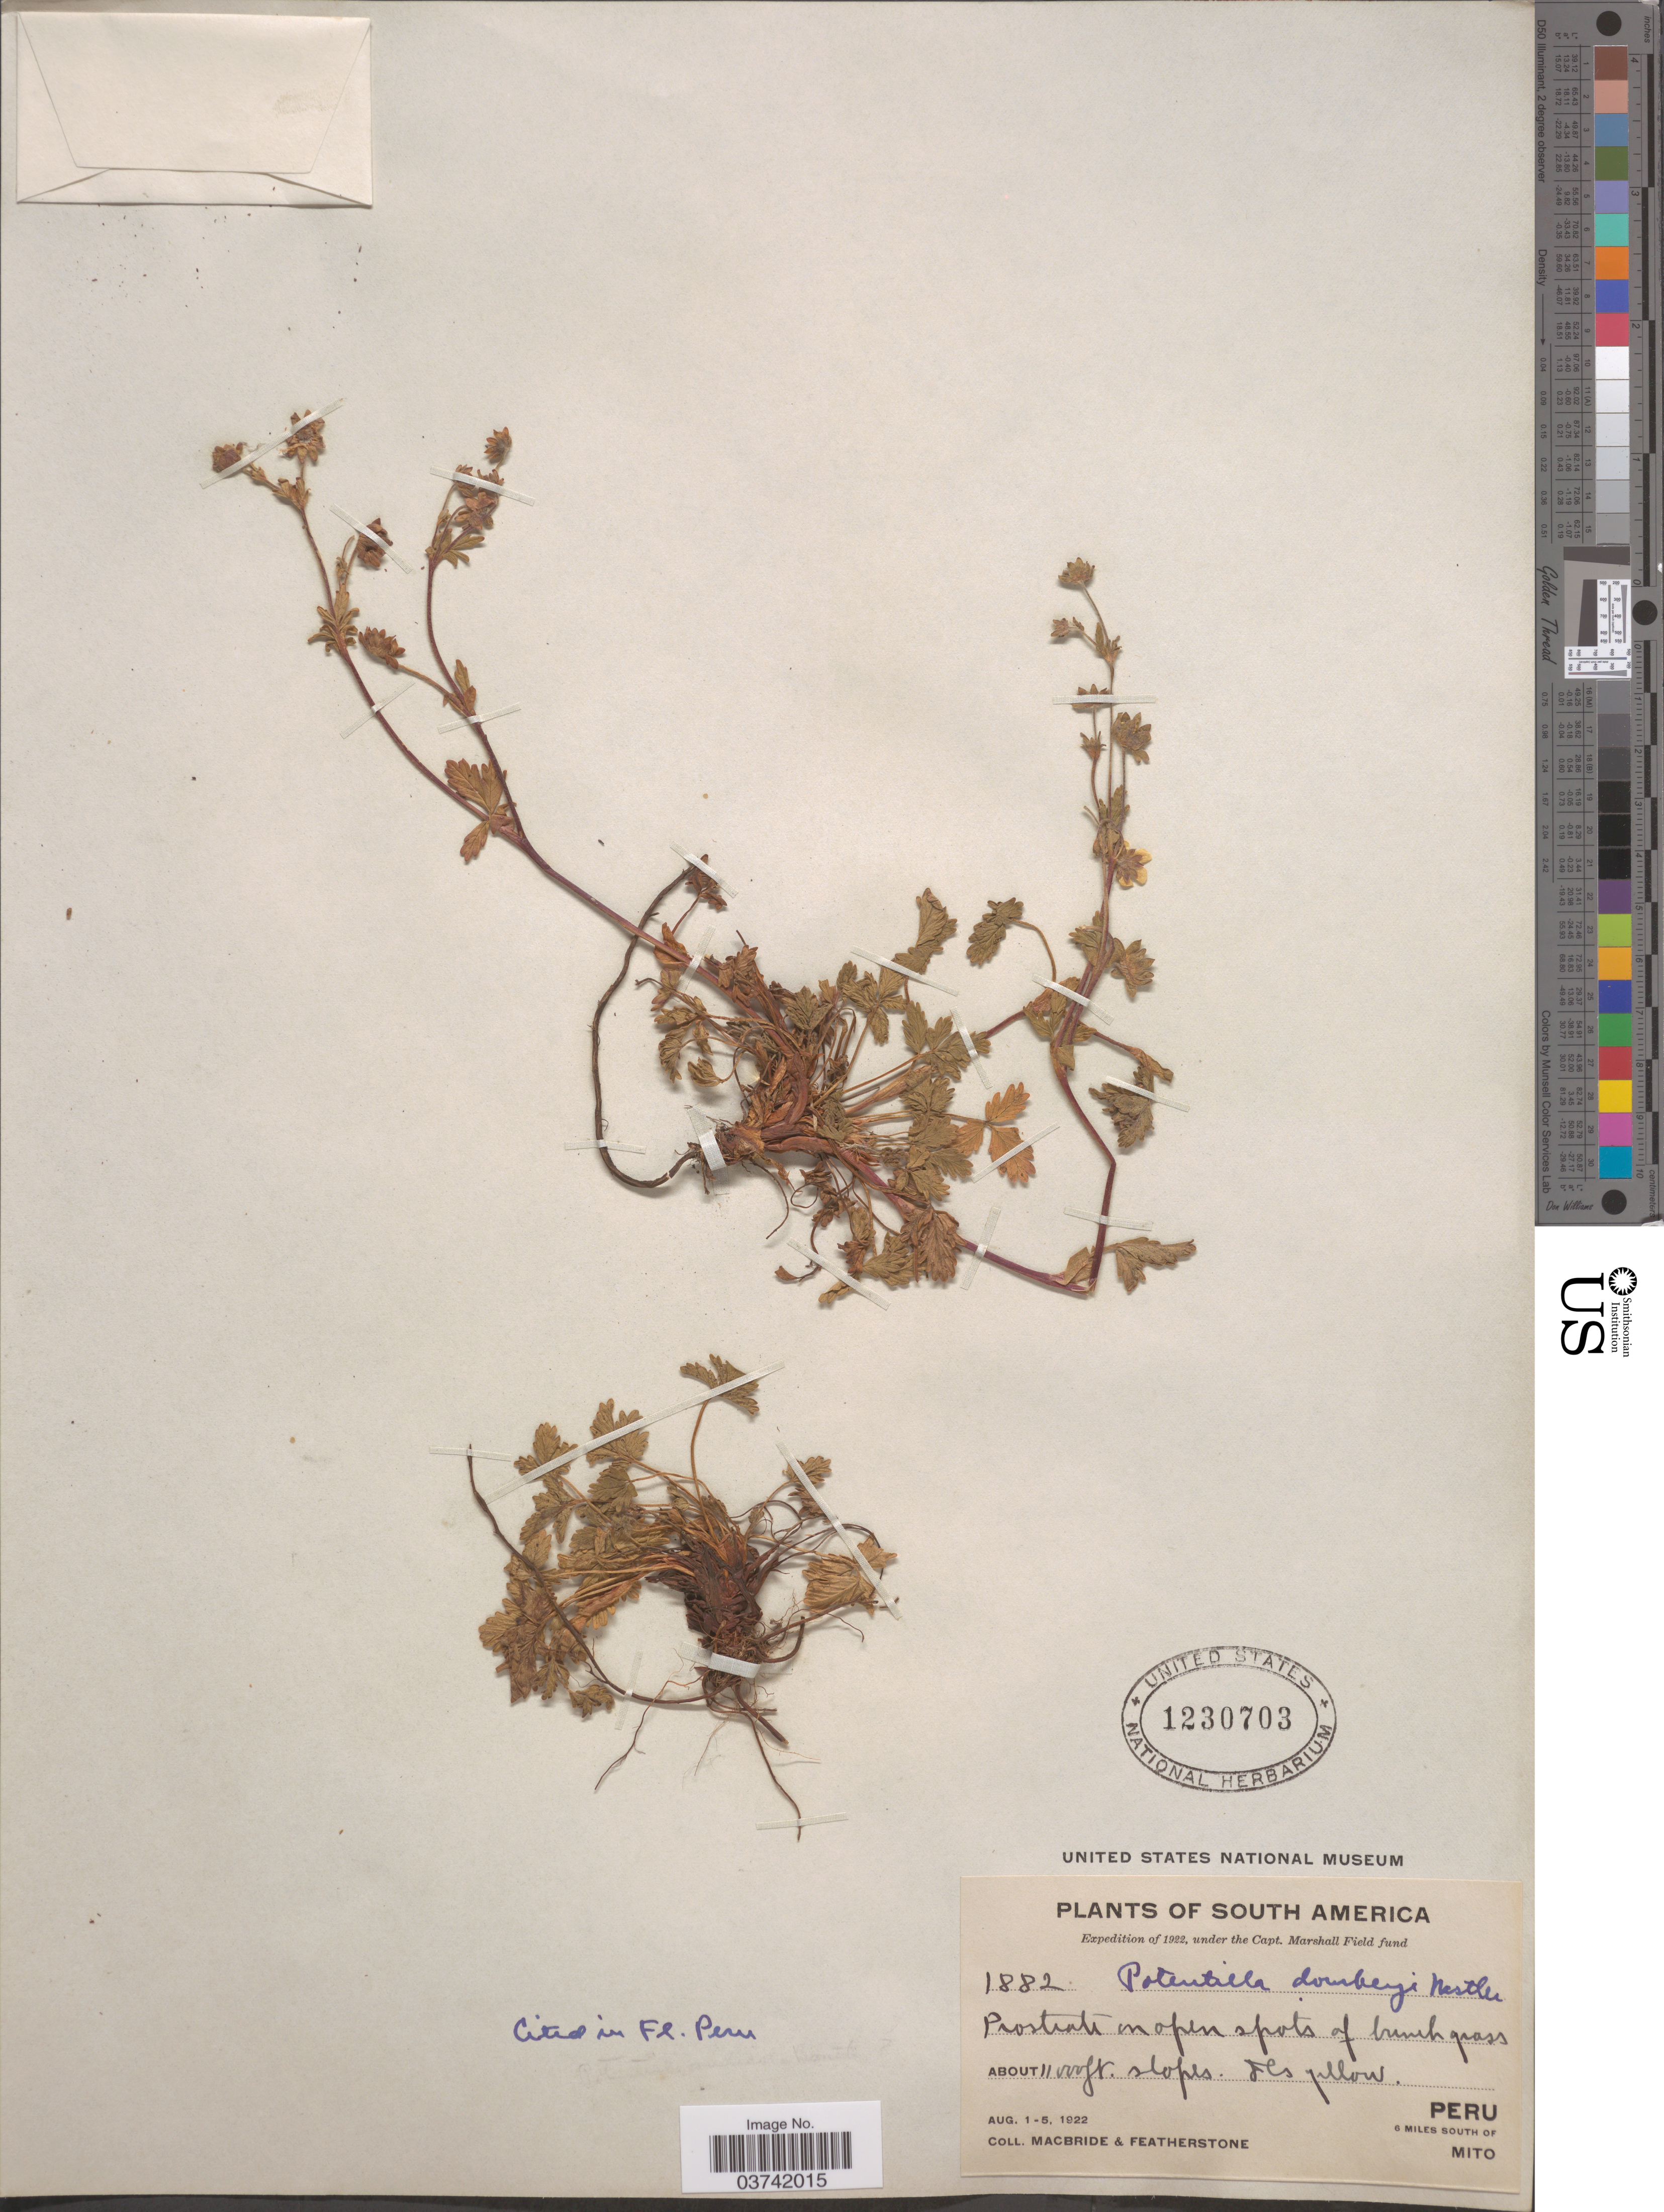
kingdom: Plantae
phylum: Tracheophyta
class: Magnoliopsida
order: Rosales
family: Rosaceae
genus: Potentilla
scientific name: Potentilla dombeyi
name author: Nestl.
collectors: Macbride, -- & -. Featherstone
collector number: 1882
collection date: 1922-08-01/1922-08-05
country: Peru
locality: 6 miles S of Mito.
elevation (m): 3353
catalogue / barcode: US 1230703